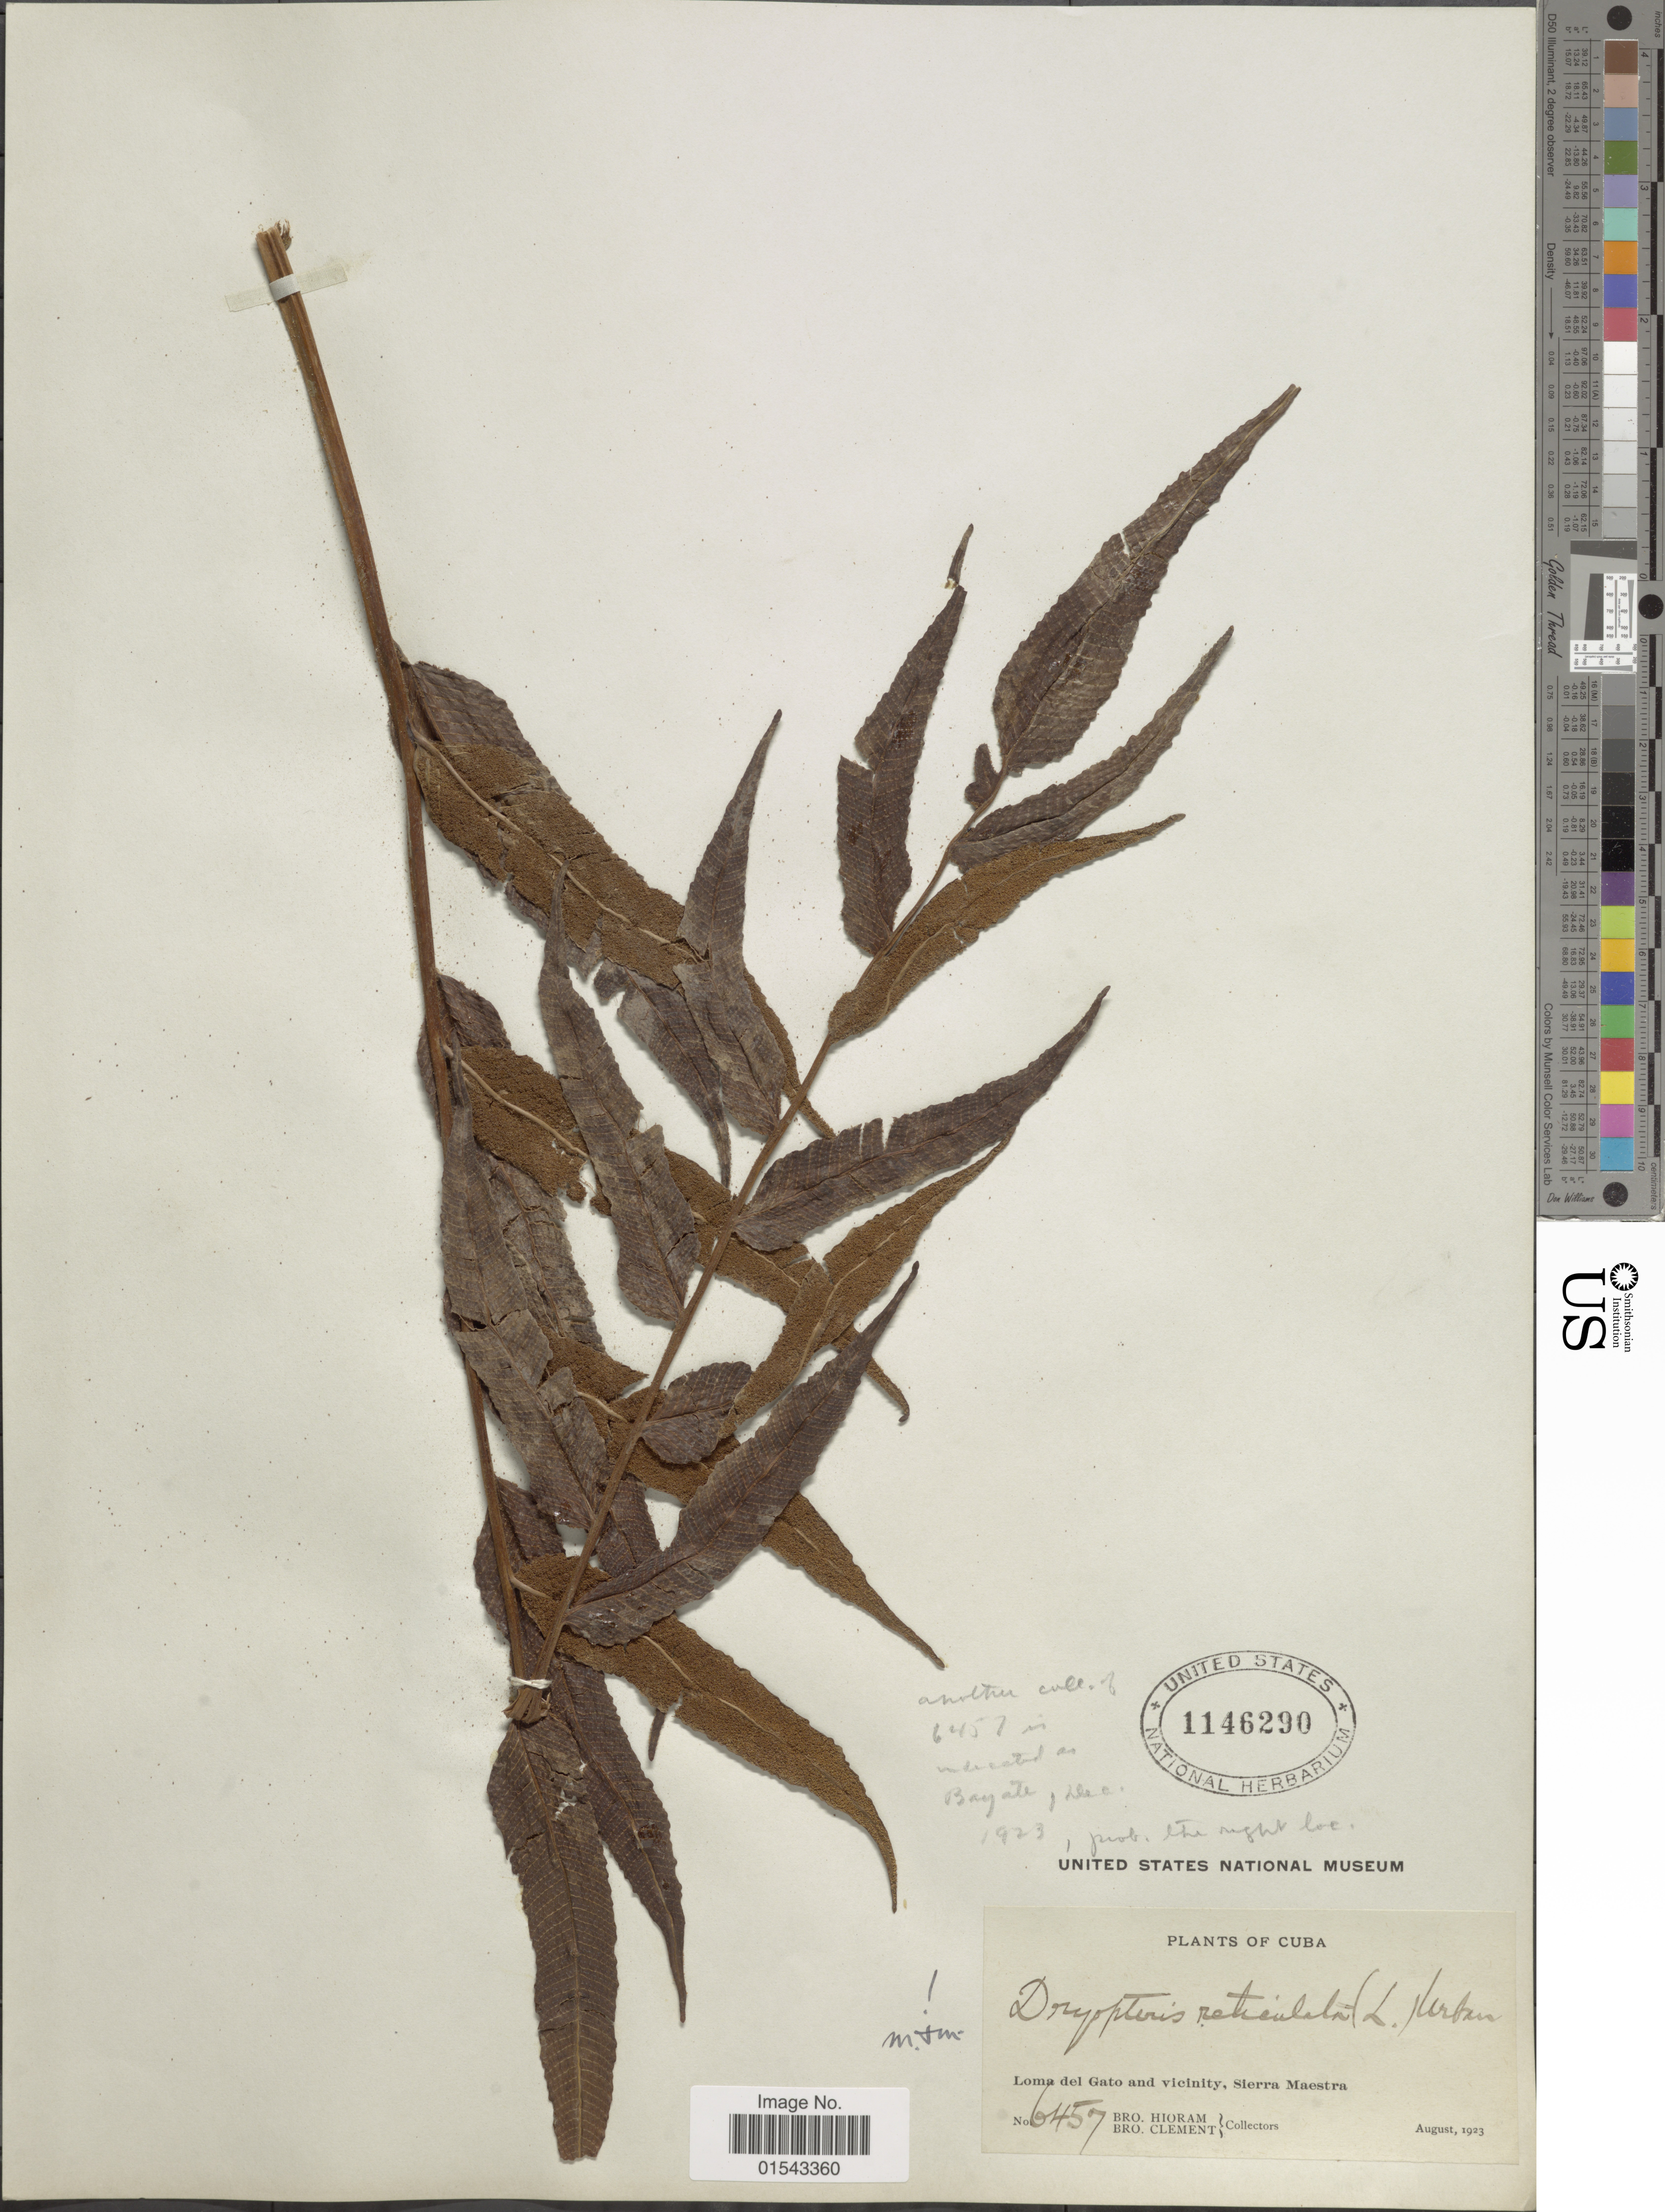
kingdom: Plantae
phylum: Tracheophyta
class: Polypodiopsida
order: Polypodiales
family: Thelypteridaceae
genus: Meniscium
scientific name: Meniscium reticulatum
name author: (L.) Sw.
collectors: Bro. Hioram & B. Clement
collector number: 6457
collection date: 1923-08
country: Cuba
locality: Loma del Gato and vicinity, Sierra Maestra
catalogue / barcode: US 1146290